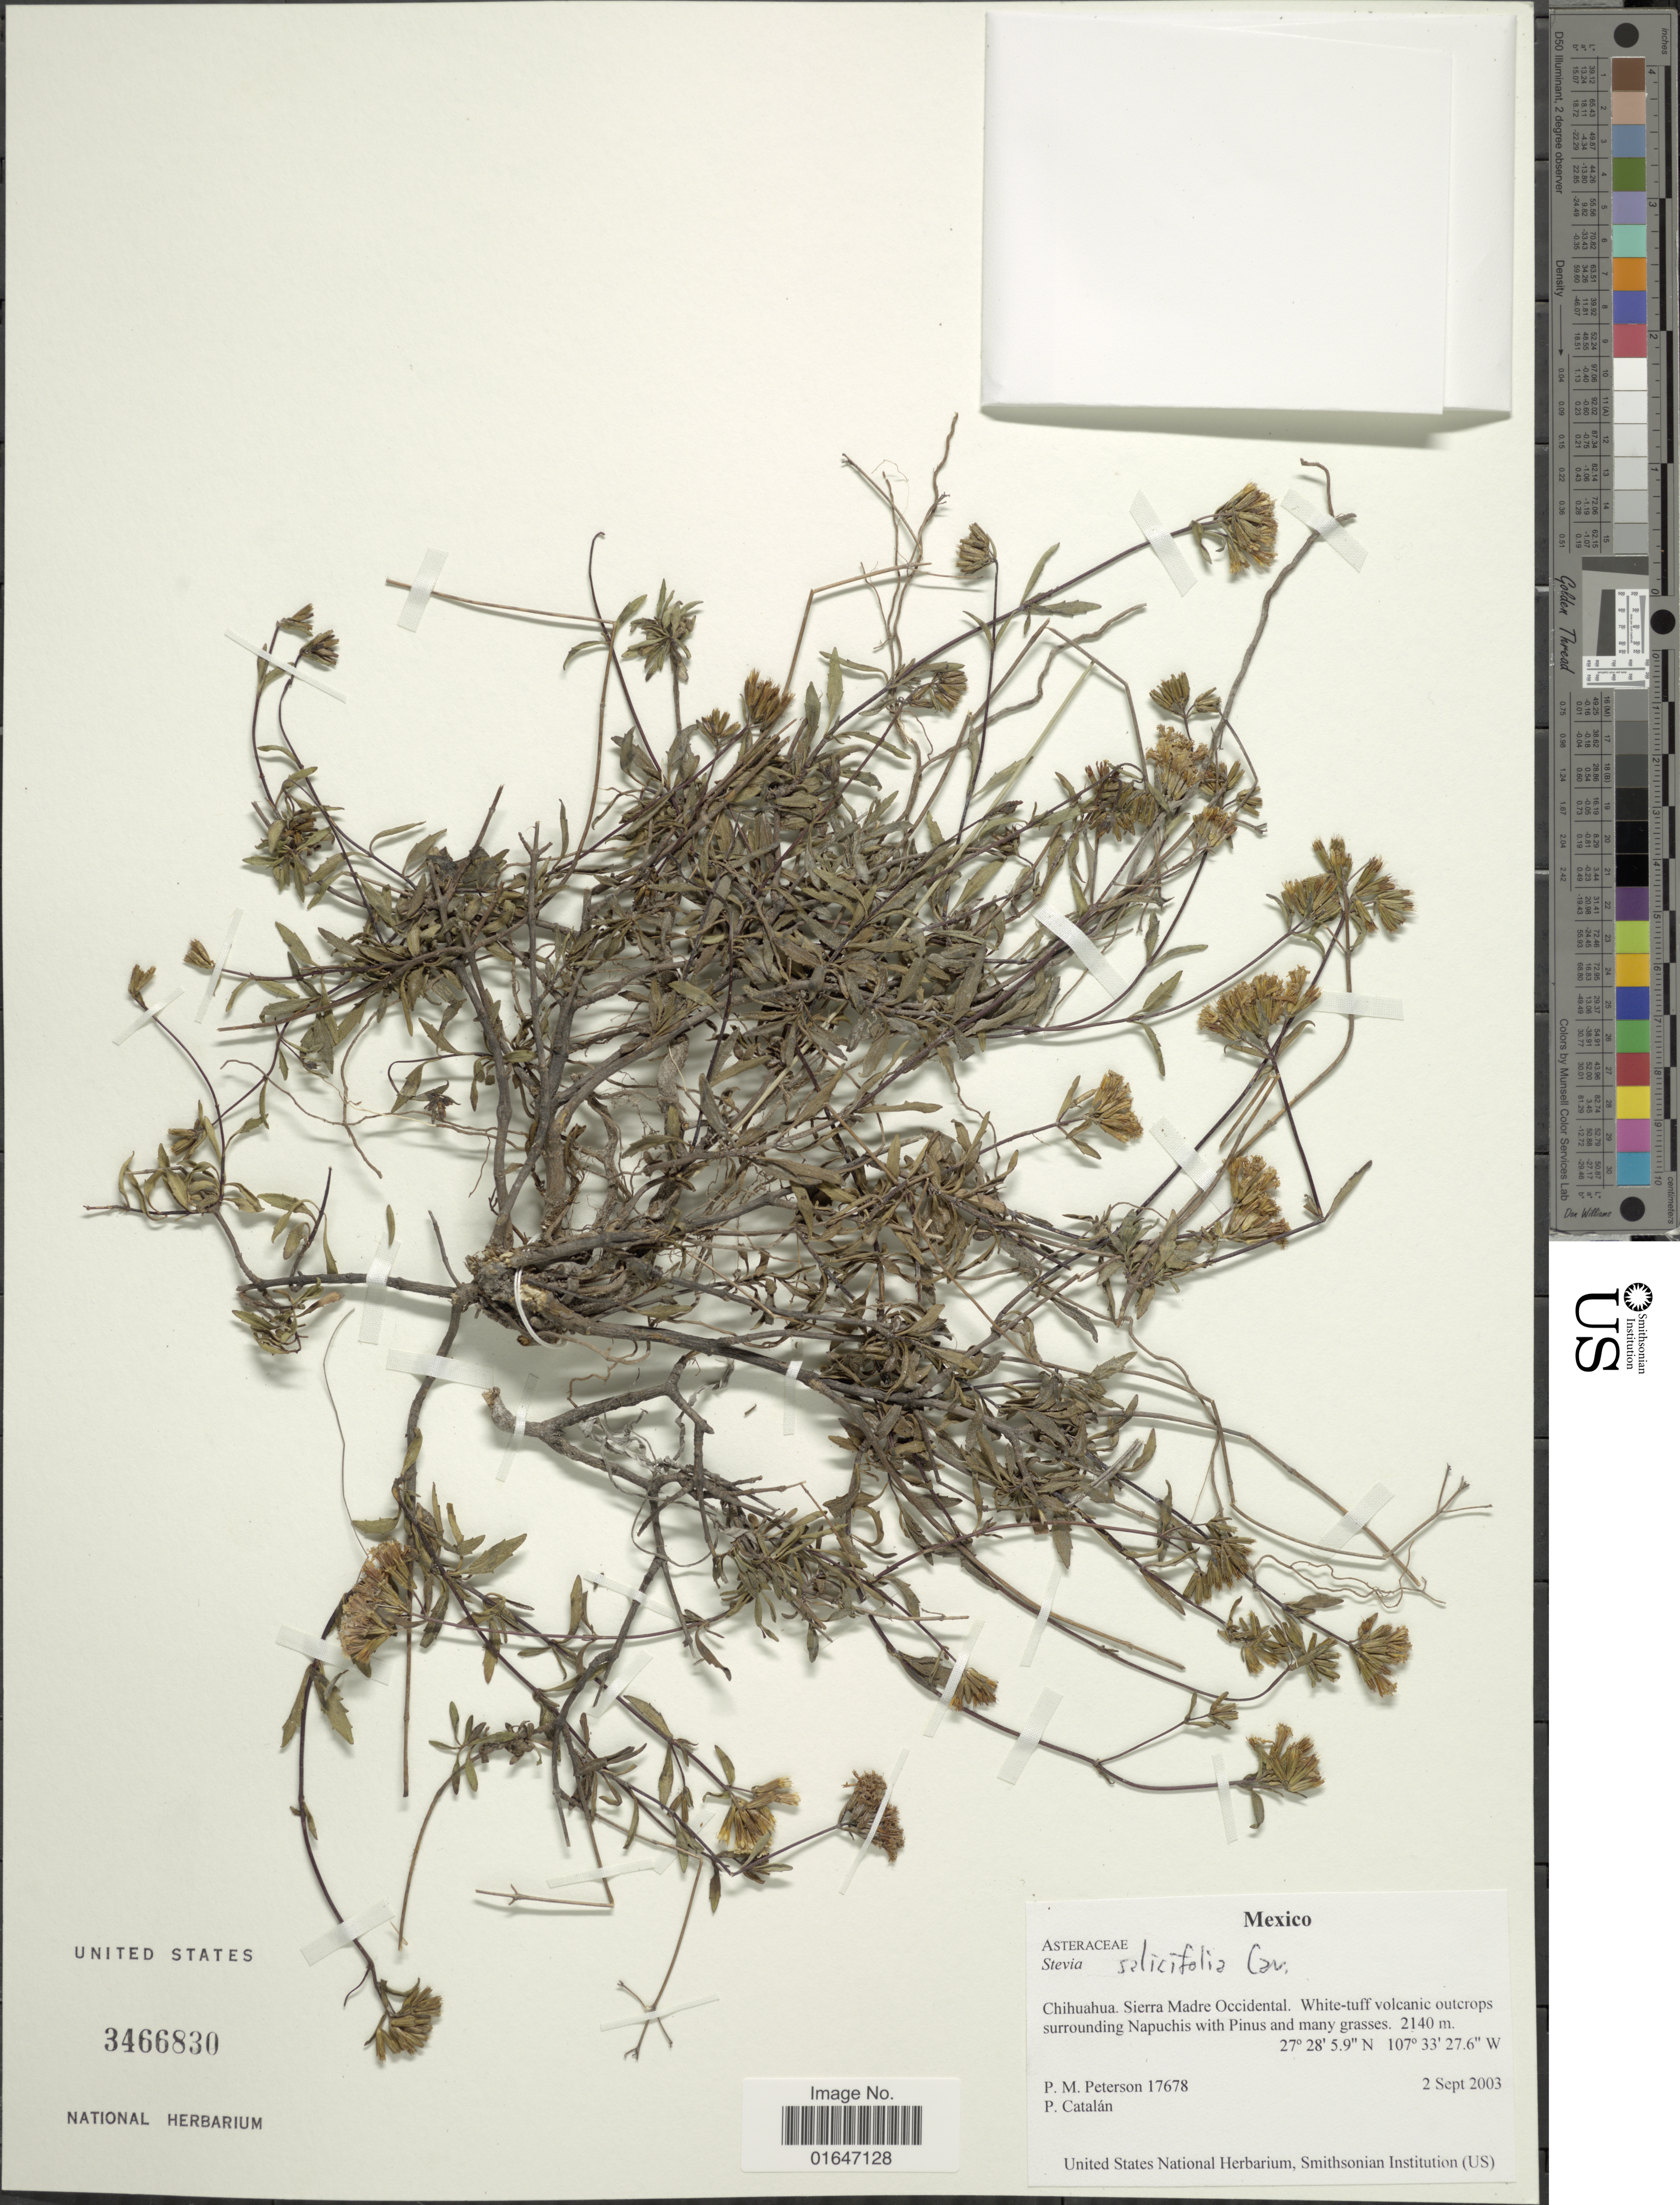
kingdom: Plantae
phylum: Tracheophyta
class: Magnoliopsida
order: Asterales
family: Asteraceae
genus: Stevia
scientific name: Stevia salicifolia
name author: Cav.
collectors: P. M. Peterson & P. Catalán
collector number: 17678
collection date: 2003-09-03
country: Mexico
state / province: Chihuahua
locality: Chihuahua, Sierra Madre Occidental.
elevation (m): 2140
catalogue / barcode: US 3466830